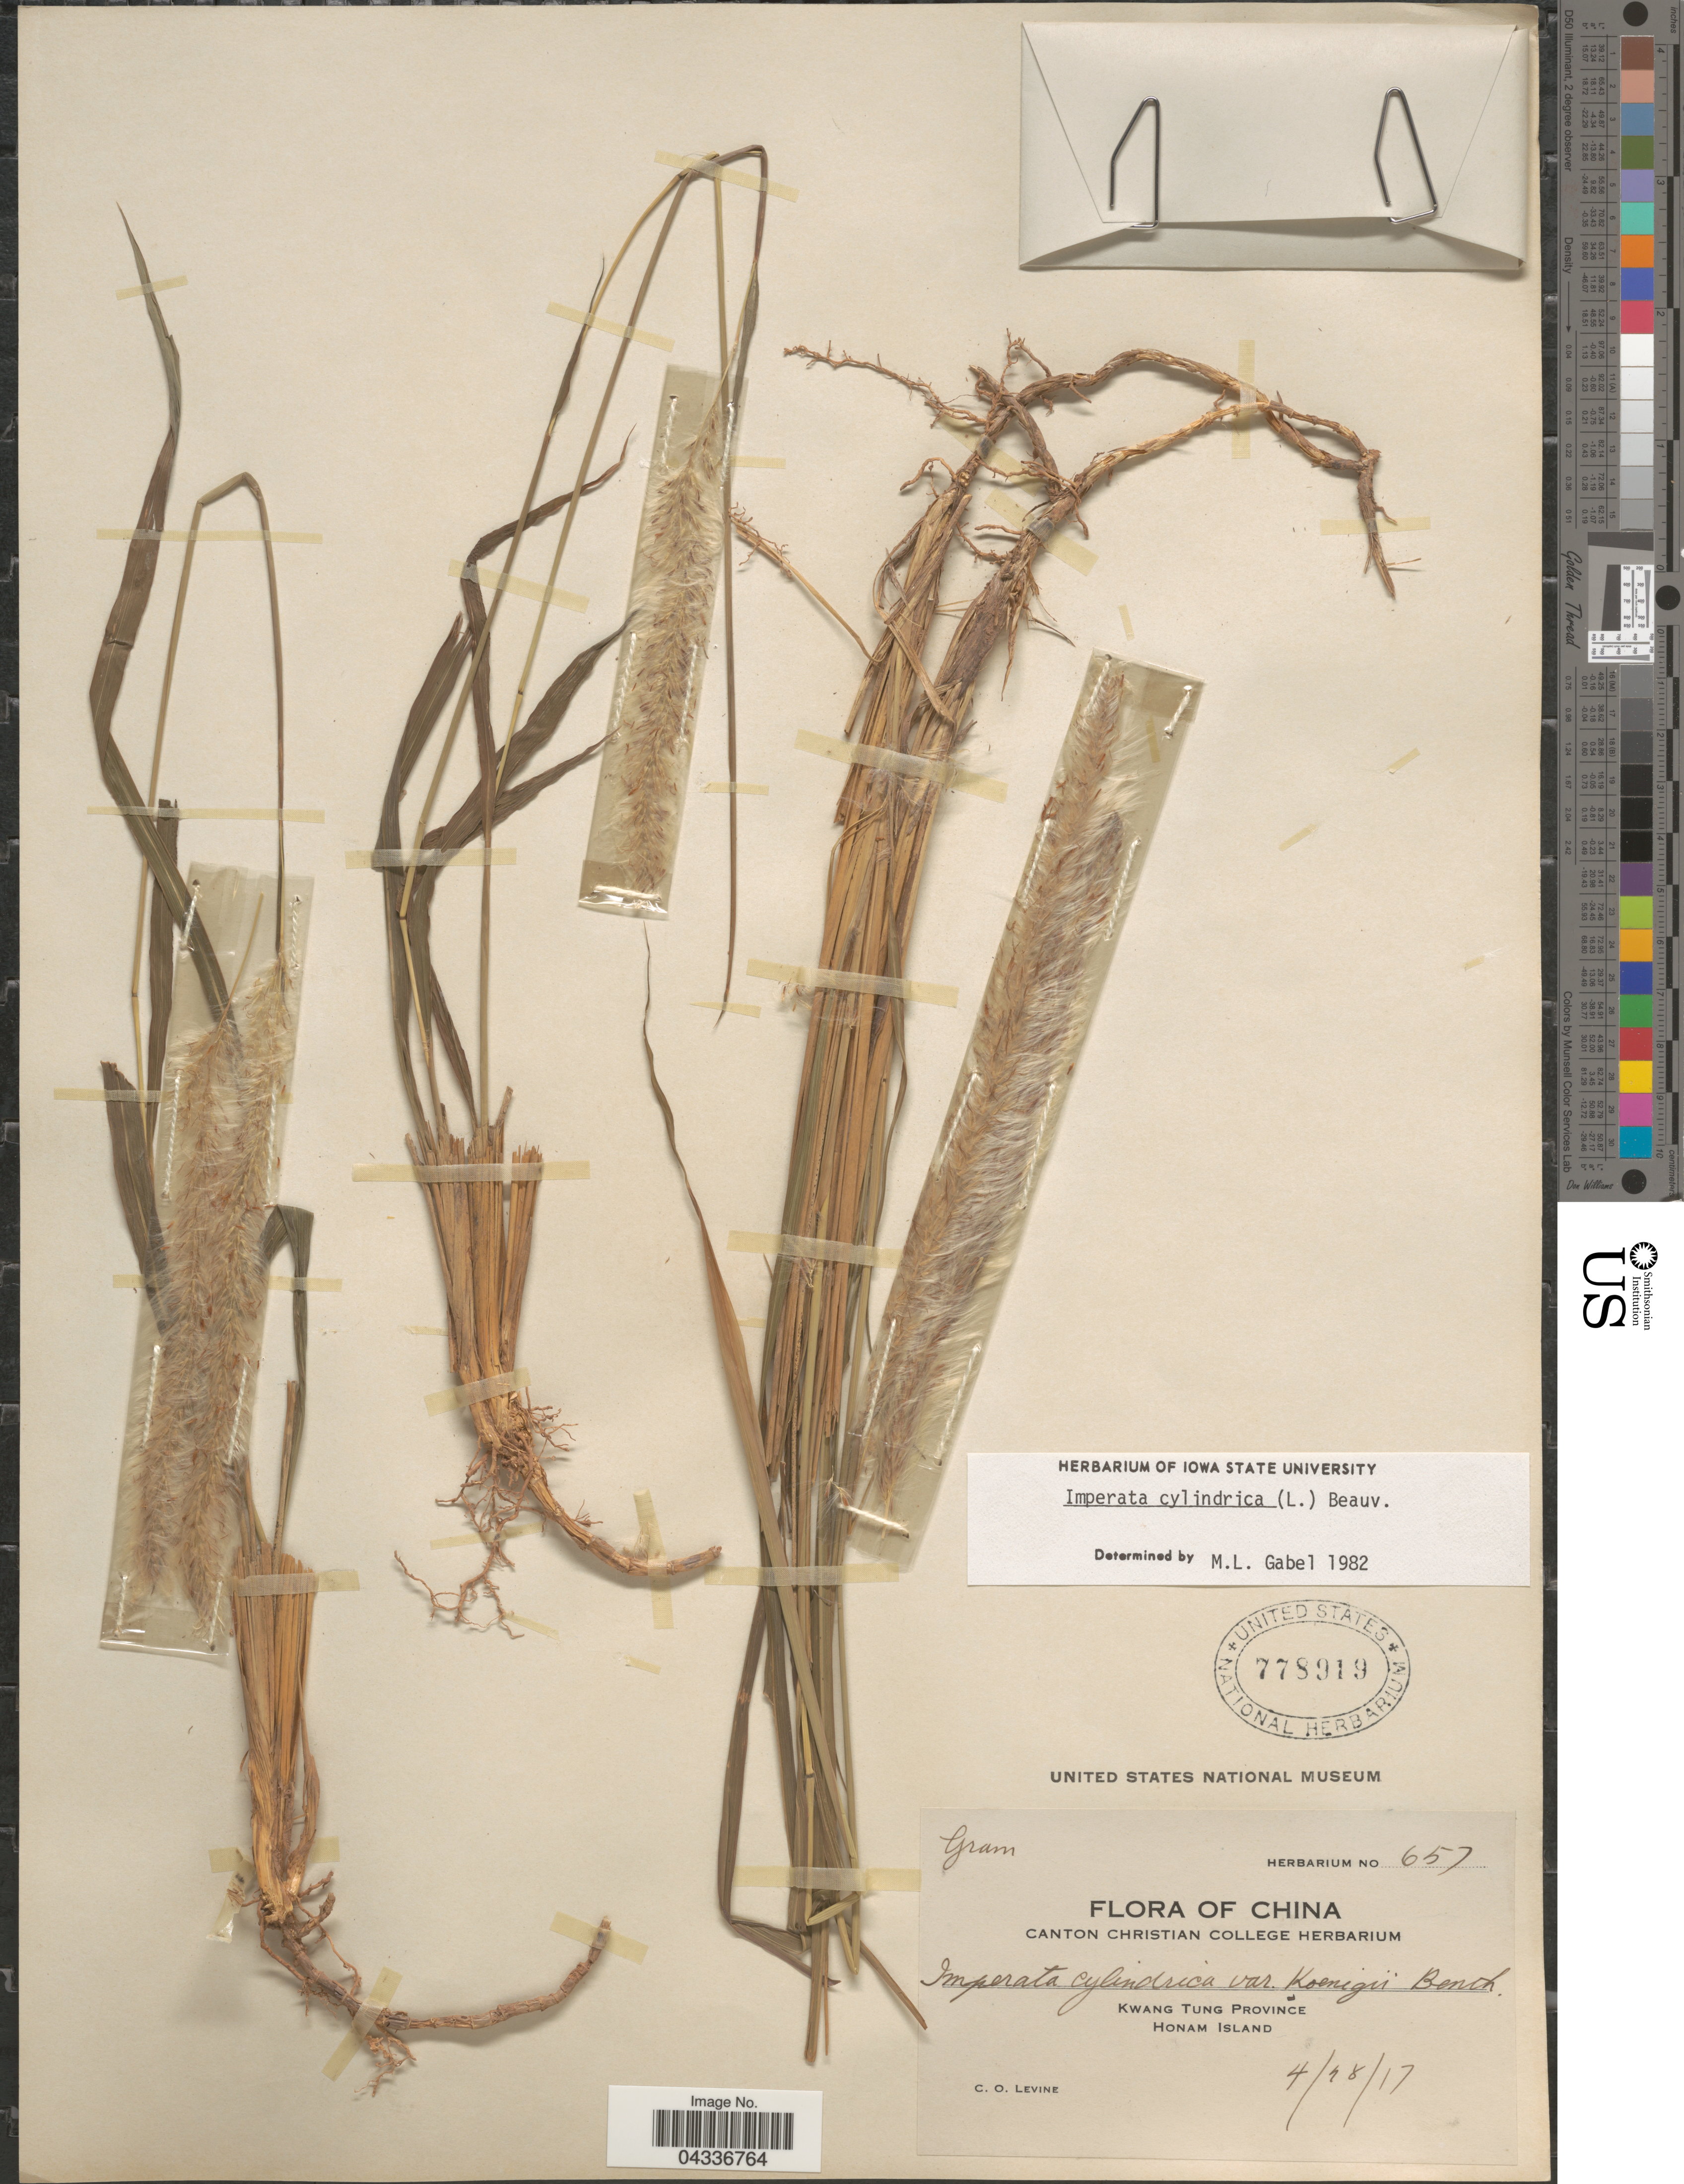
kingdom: Plantae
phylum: Tracheophyta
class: Liliopsida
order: Poales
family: Poaceae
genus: Imperata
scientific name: Imperata cylindrica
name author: (L.) P. Beauv.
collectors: C. O. Levine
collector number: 657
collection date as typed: Transcribed d/m/y: 28/4/17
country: China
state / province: Guangdong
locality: Kwang Tung Province. Honam Island.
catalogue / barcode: US 778919